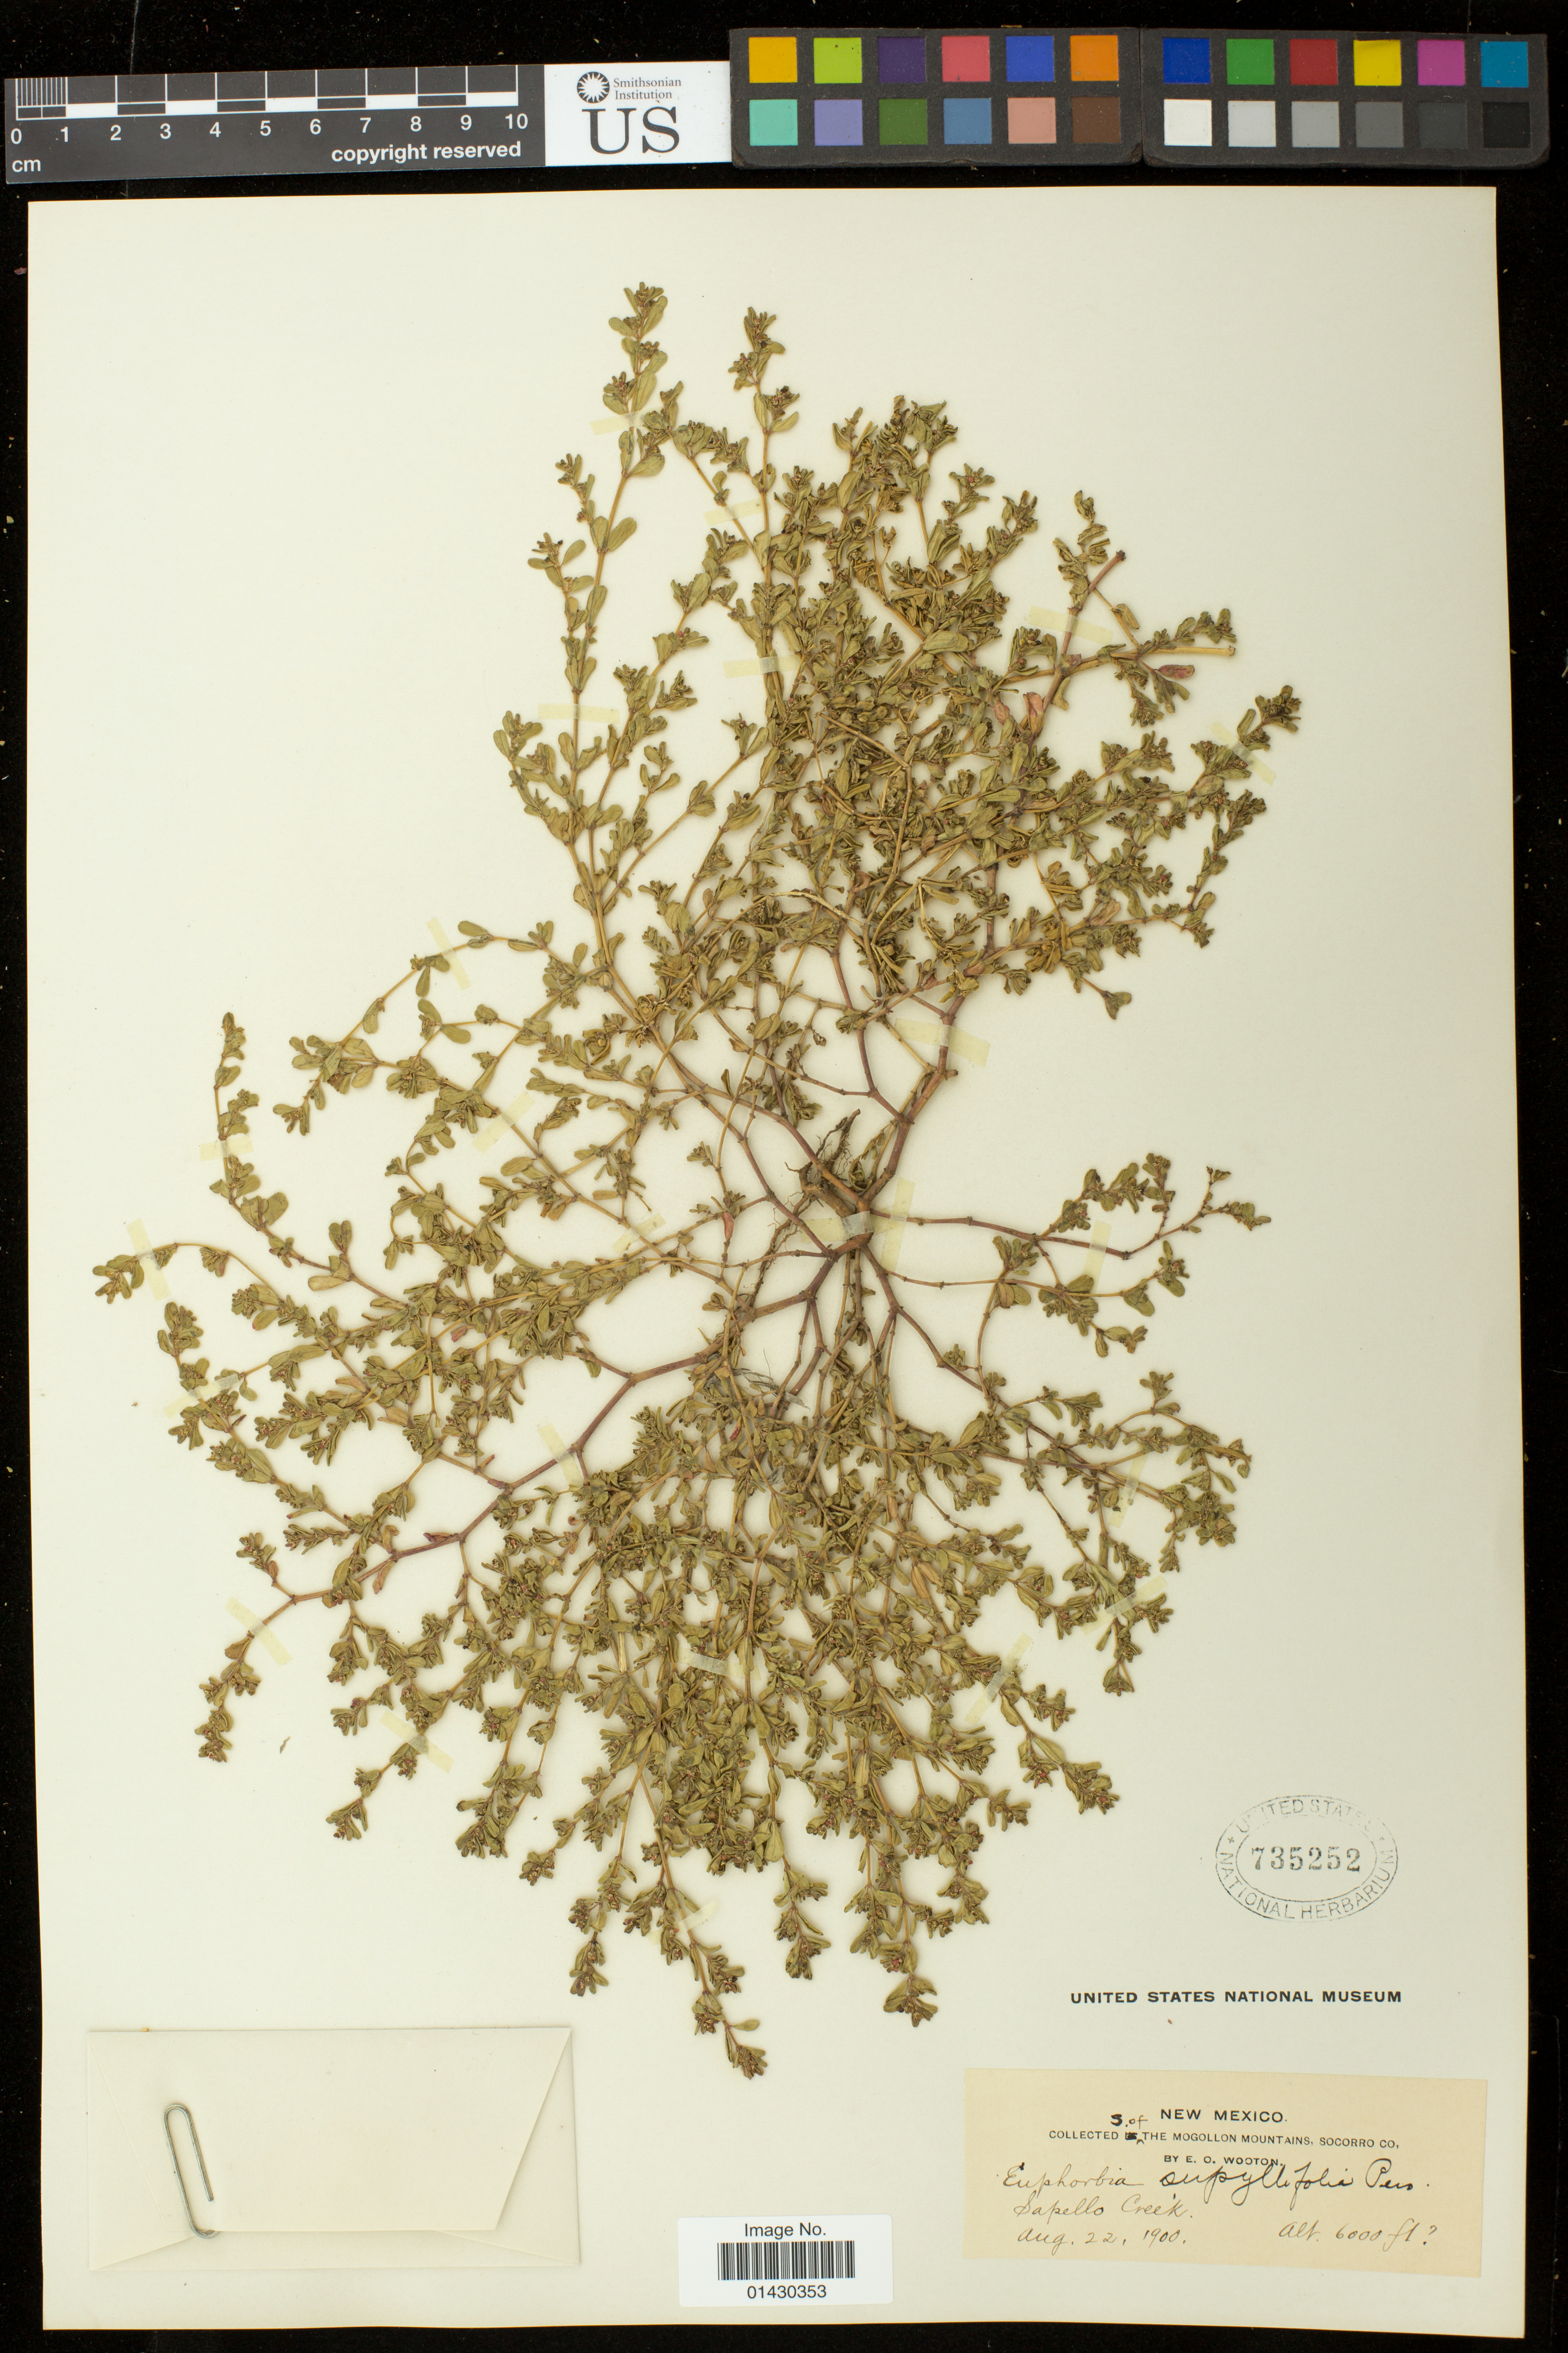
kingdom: Plantae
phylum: Tracheophyta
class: Magnoliopsida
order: Malpighiales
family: Euphorbiaceae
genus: Euphorbia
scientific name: Euphorbia serpillifolia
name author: Pers.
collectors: E. O. Wooton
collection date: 1900-08-22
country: United States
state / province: New Mexico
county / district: Socorro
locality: S. of the Mogollon mountains; Sapello Creek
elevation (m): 1829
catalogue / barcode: US 735252